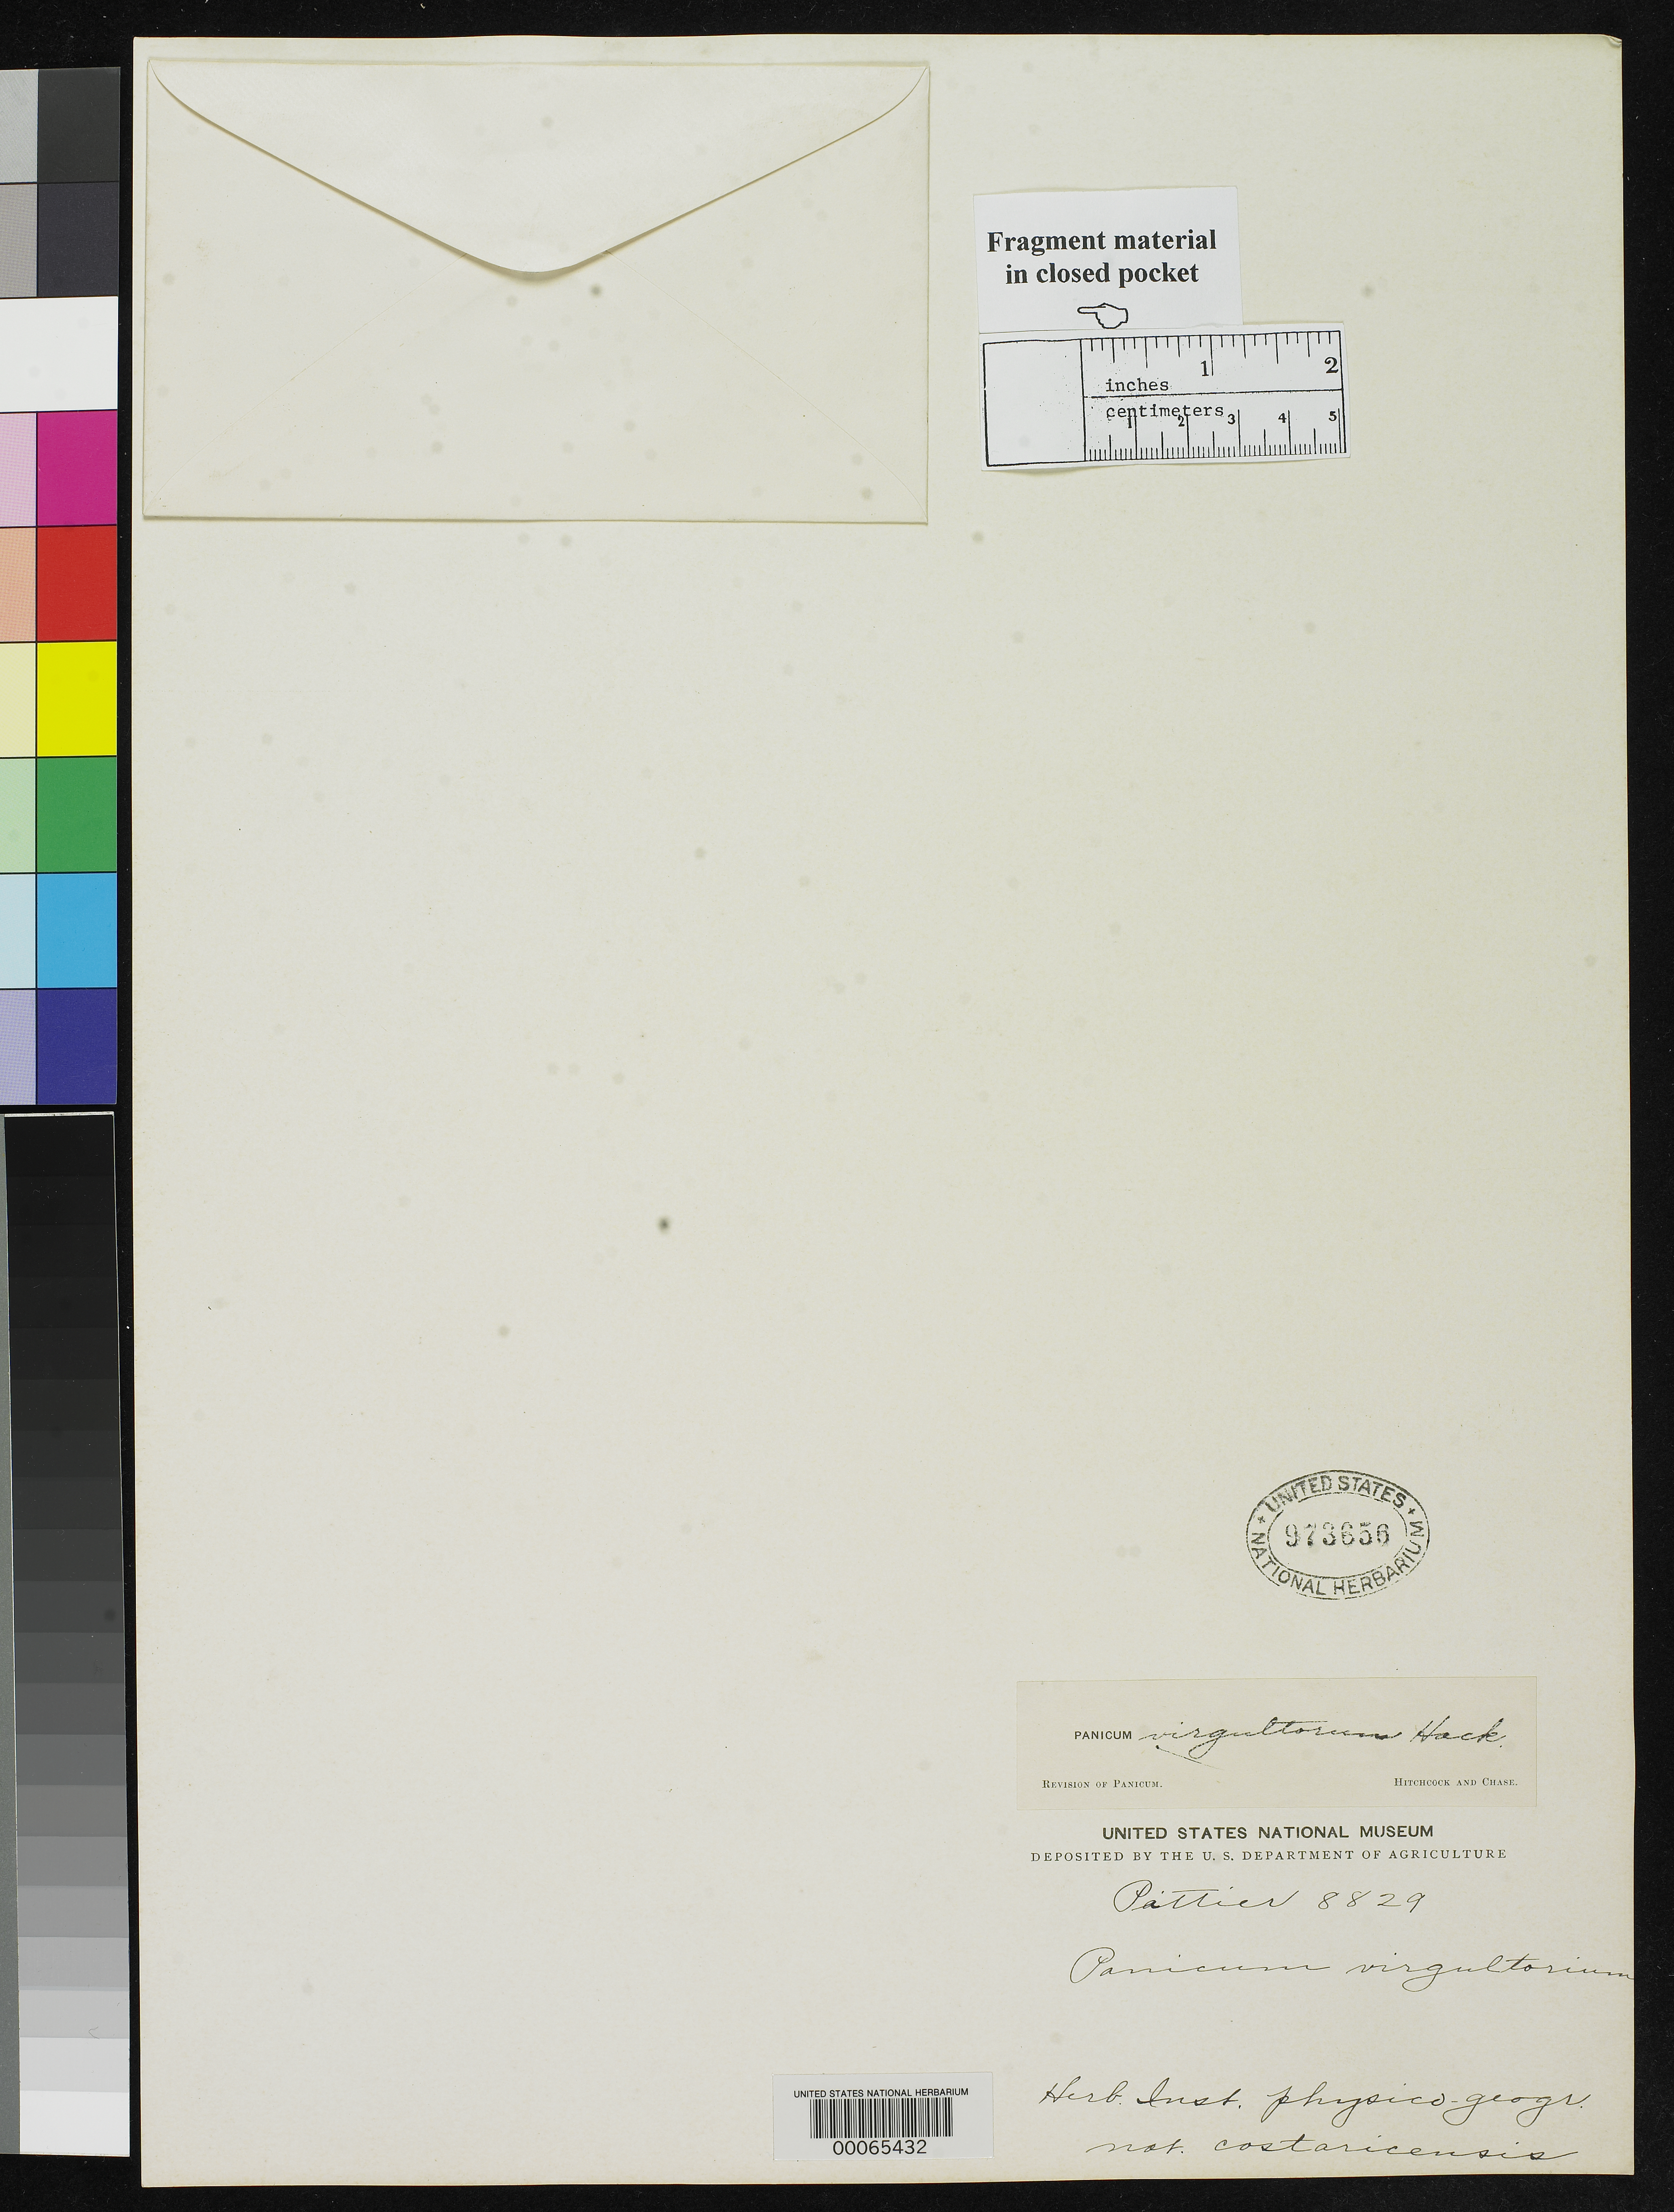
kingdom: Plantae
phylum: Tracheophyta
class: Liliopsida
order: Poales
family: Poaceae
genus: Panicum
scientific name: Panicum virgultorum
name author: Hack.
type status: Isolectotype Fragment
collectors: A. Tonduz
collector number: Pittier 8829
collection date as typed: Aug 1894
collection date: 1894-08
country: Costa Rica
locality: La Verbena near Alajuelita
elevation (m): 1000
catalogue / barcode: US 973656